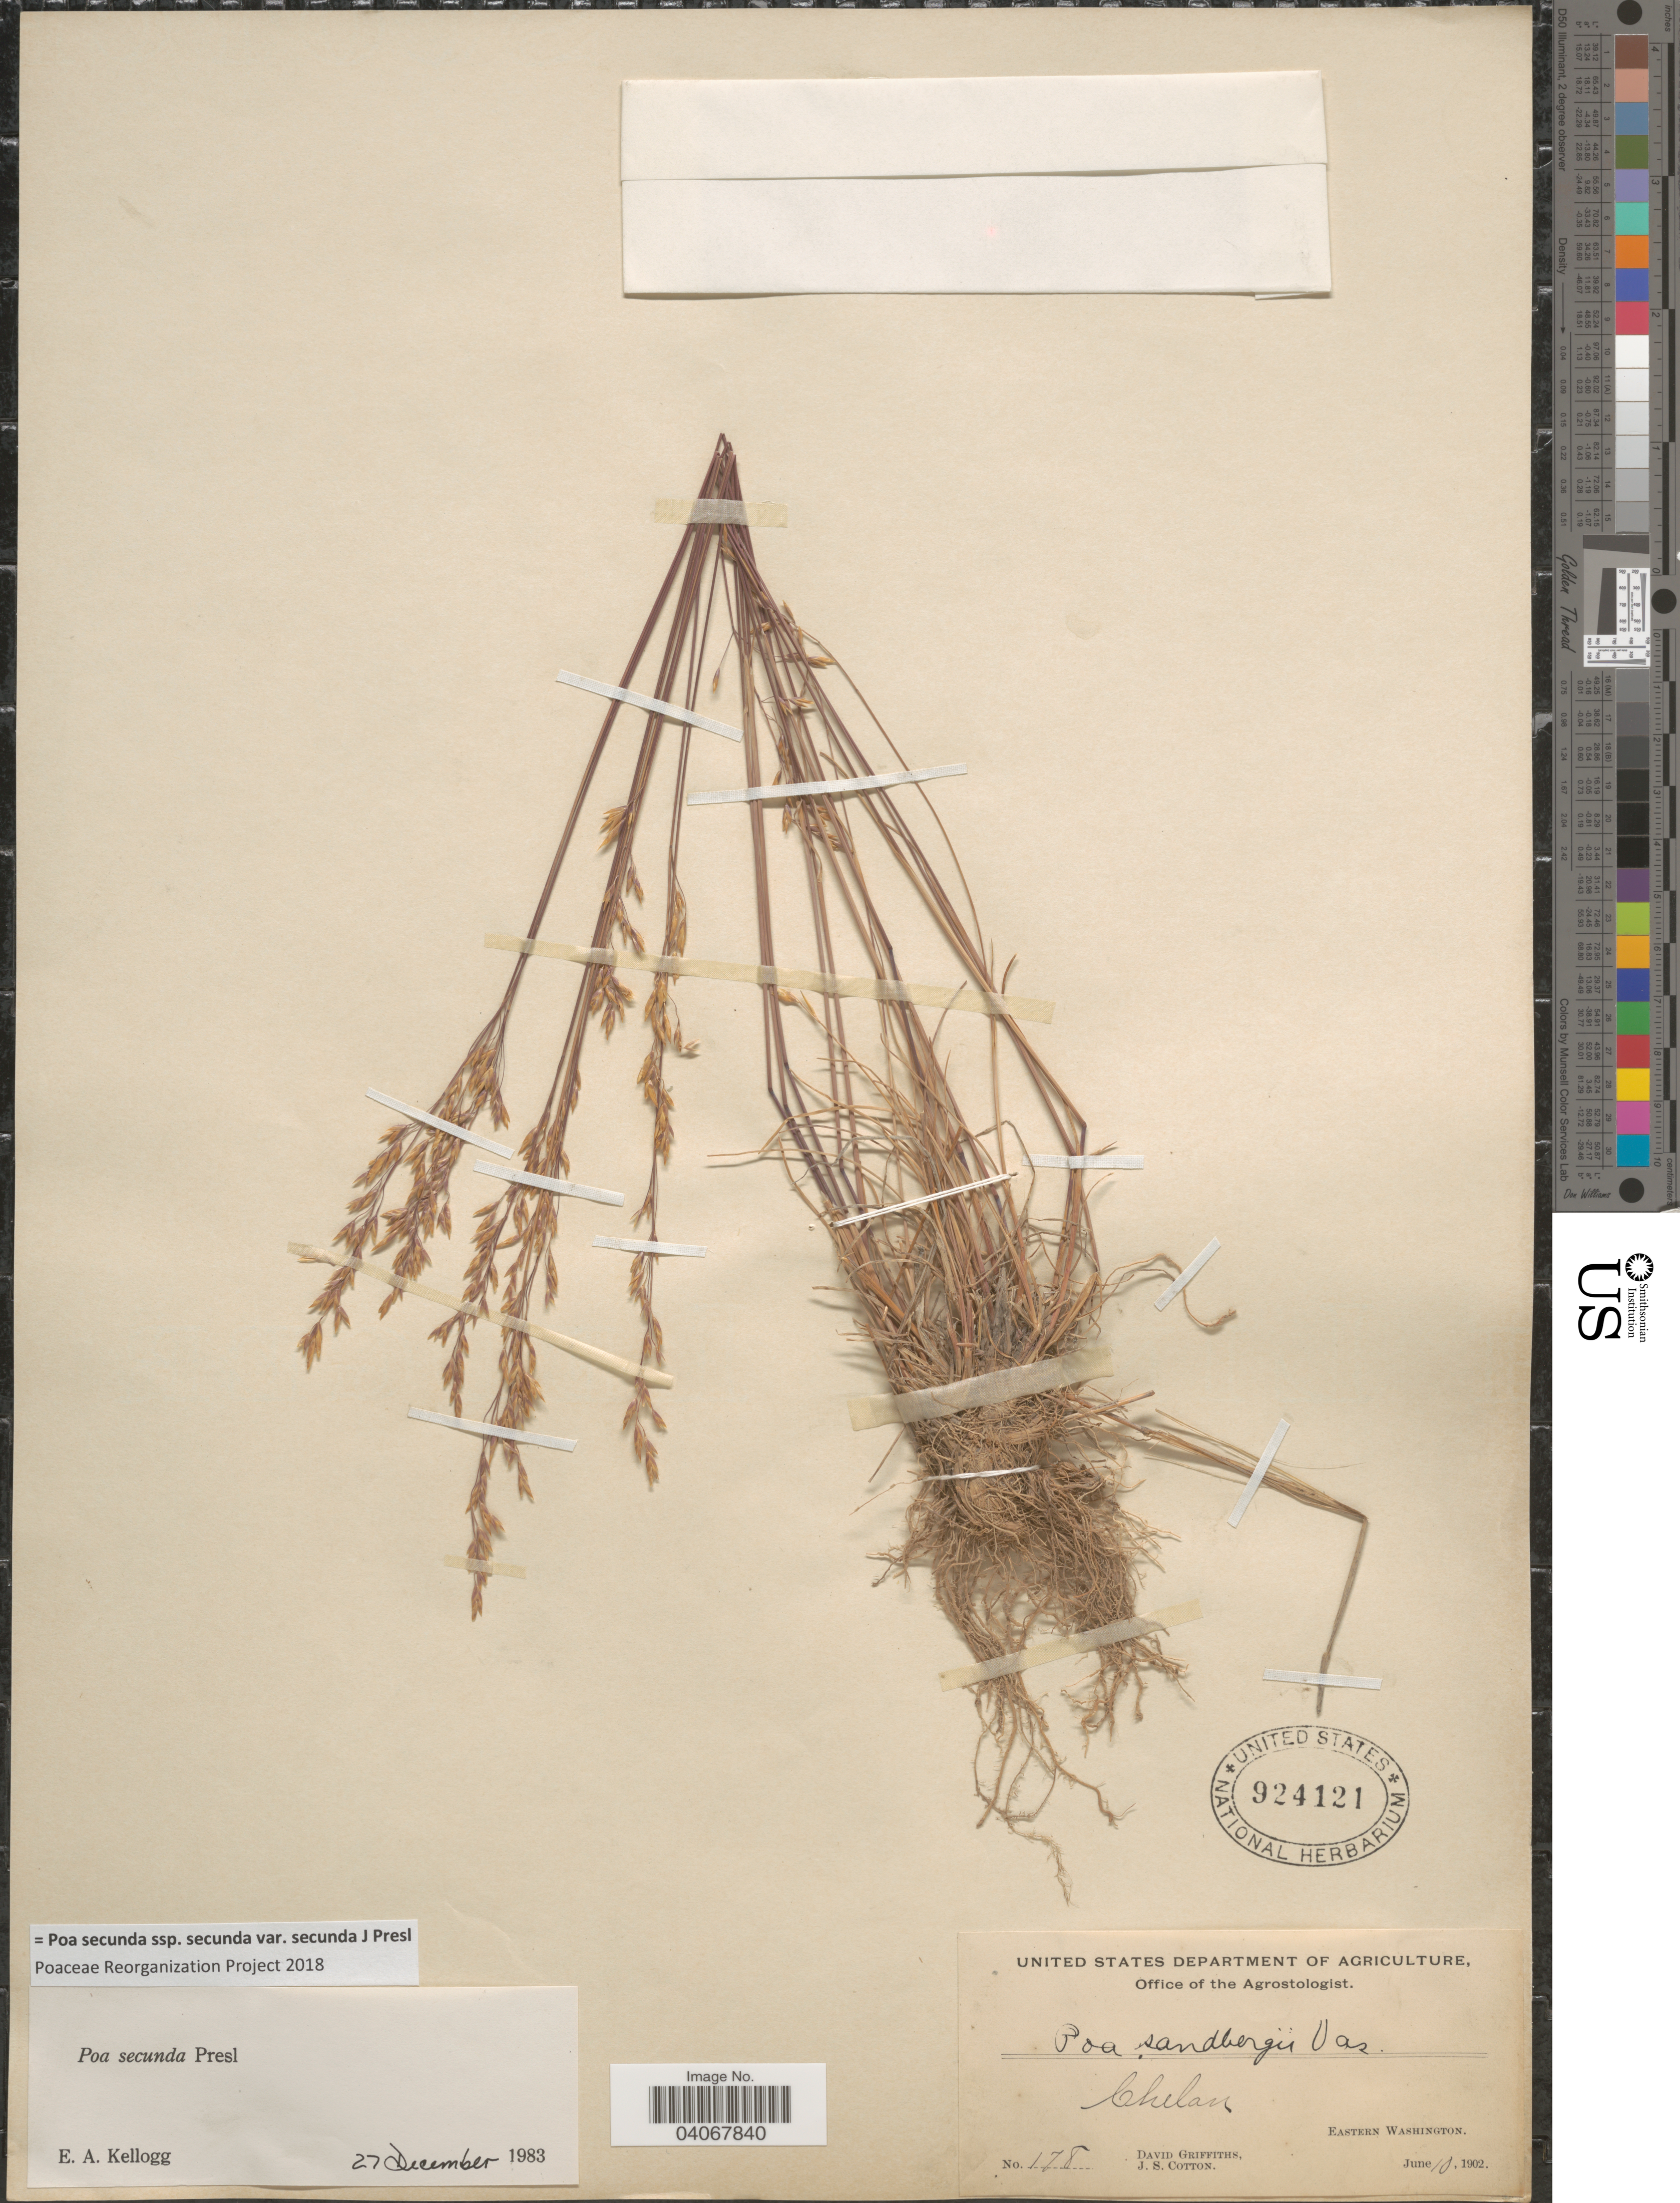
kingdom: Plantae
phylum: Tracheophyta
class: Liliopsida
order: Poales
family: Poaceae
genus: Poa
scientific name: Poa secunda subsp. secunda var. secunda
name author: J. Presl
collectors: D. Griffiths & J. S. Cotton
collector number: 178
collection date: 1902-06-10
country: United States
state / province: Washington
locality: Chelan. Eastern Washington.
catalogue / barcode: US 924121